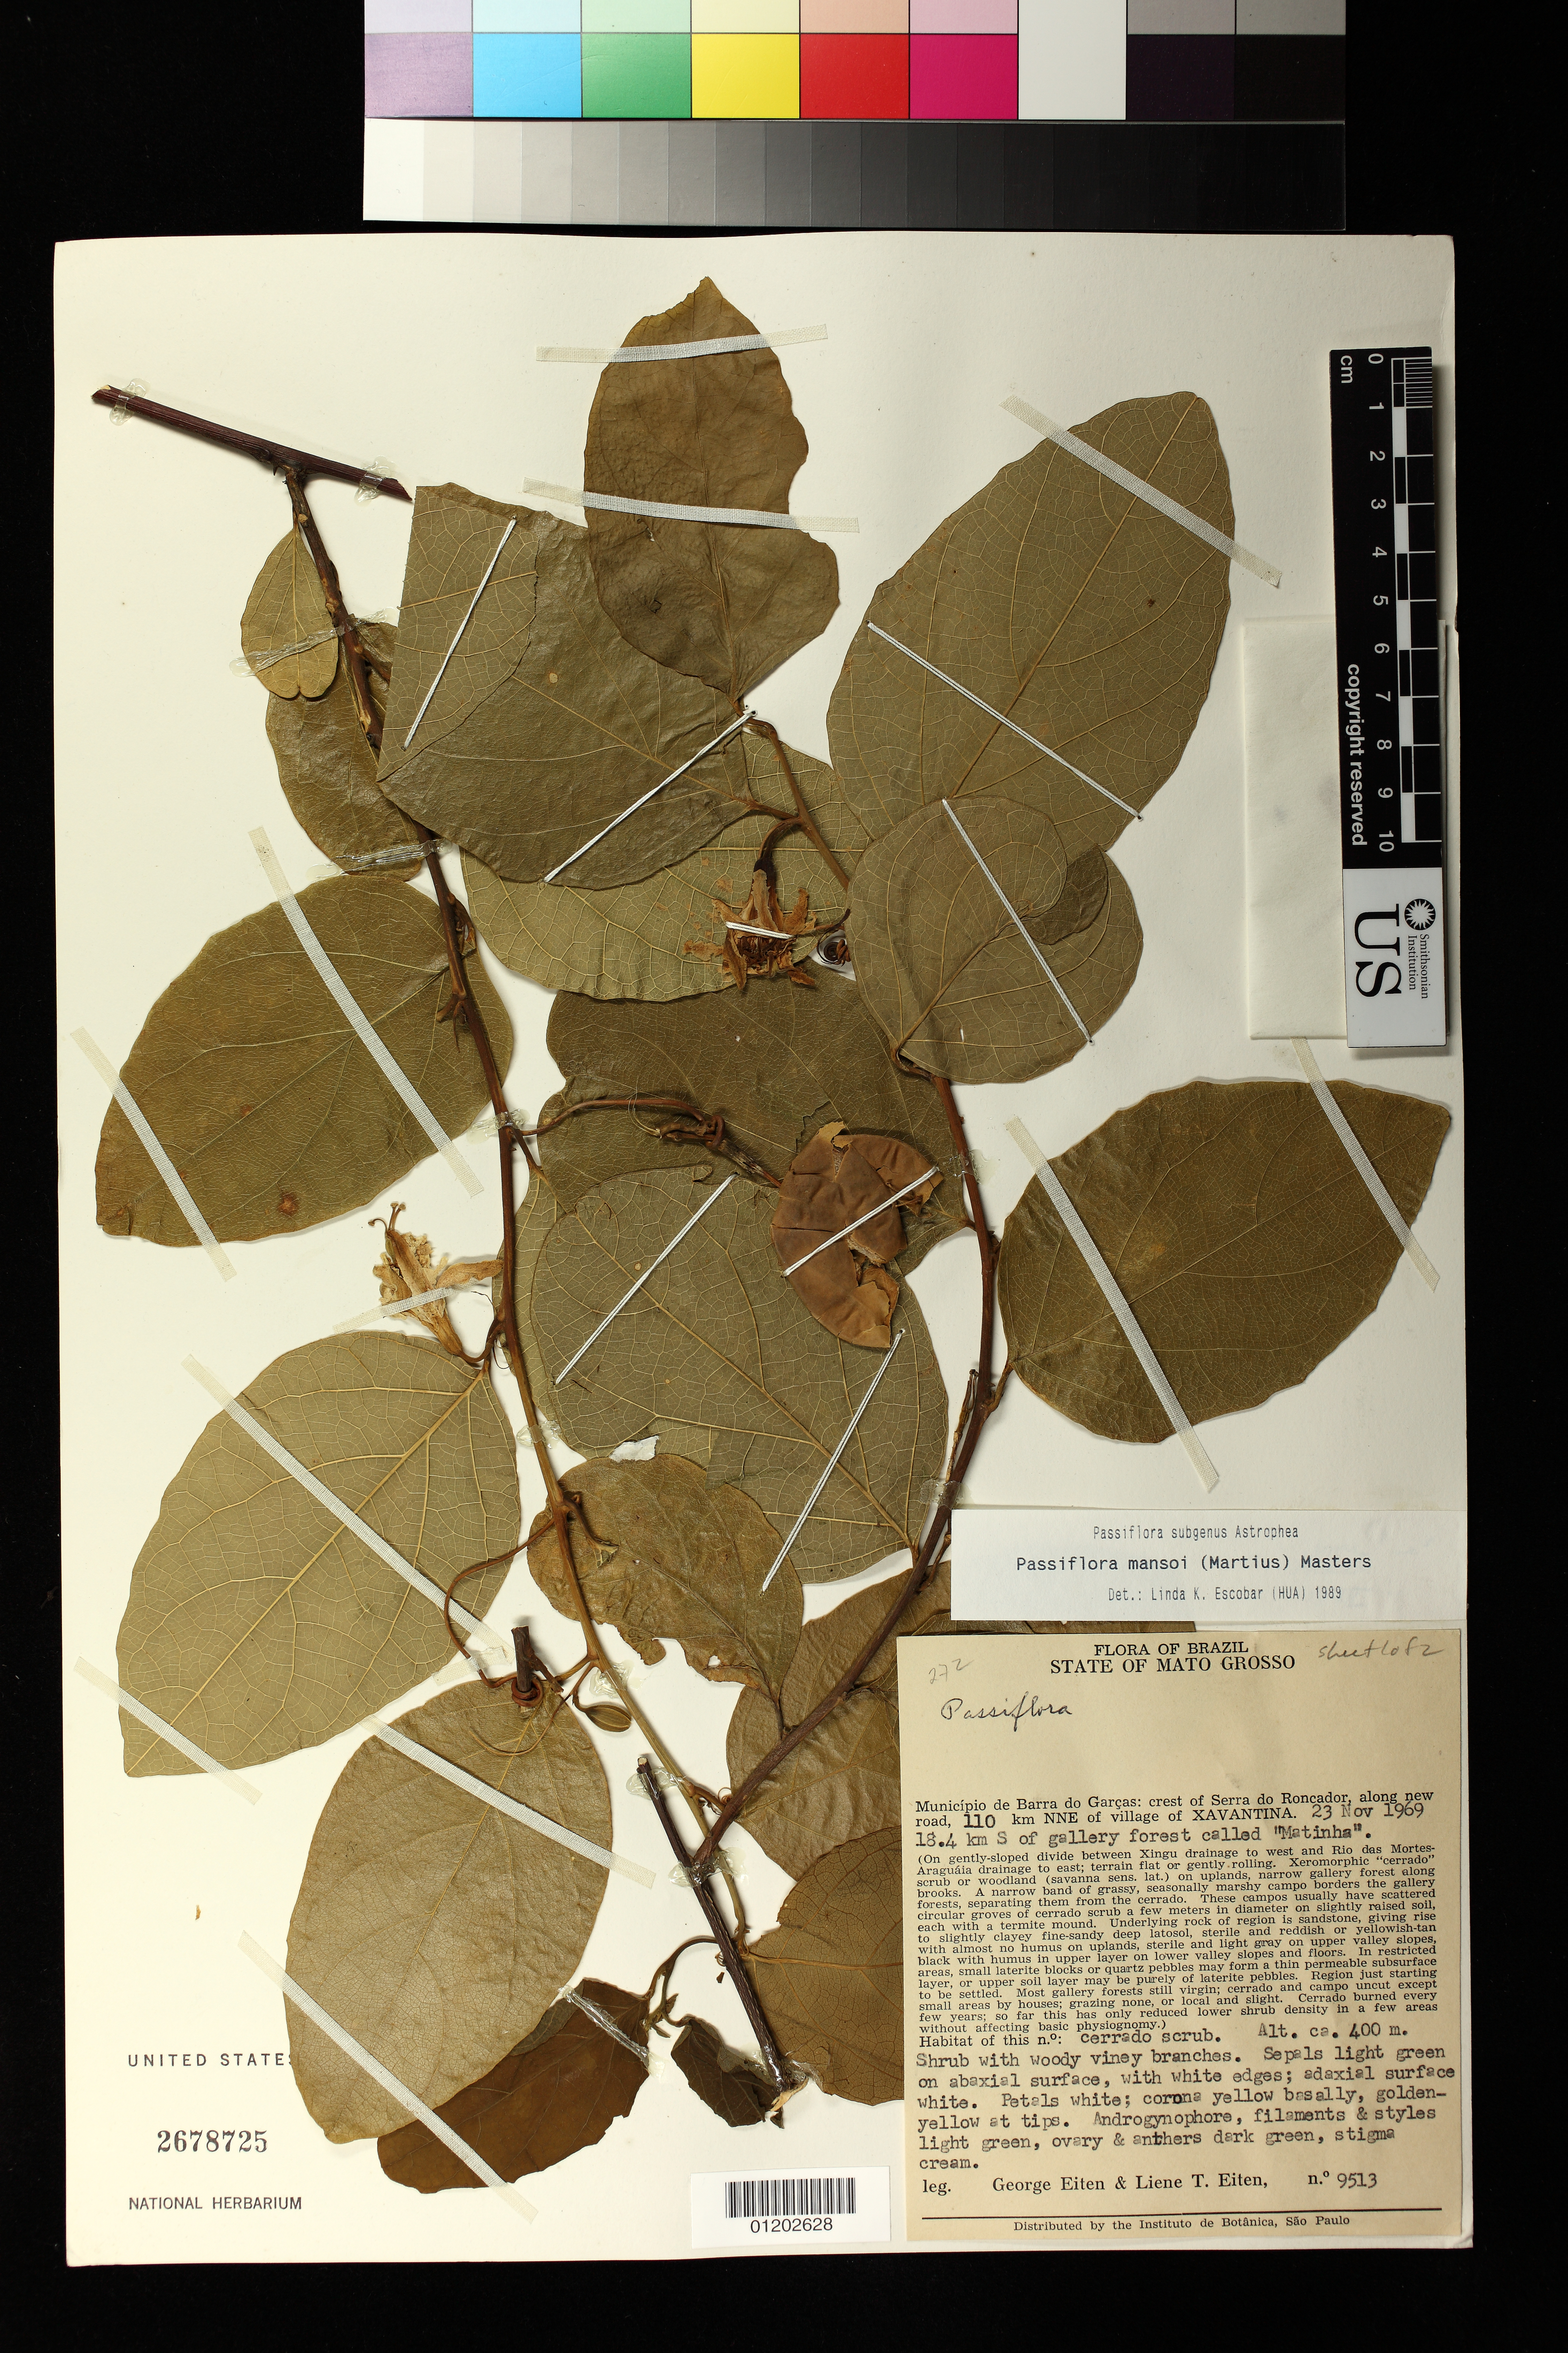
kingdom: Plantae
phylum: Tracheophyta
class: Magnoliopsida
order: Malpighiales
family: Passifloraceae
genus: Passiflora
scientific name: Passiflora mansoi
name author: (Mart.) Mast.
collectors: G. Eiten & L. T. Eiten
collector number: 9513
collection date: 1969-11-23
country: Brazil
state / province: Mato Grosso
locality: crest of Serra do Roncador, along new road, 110 km NNE of village of XAVANTINA. 18.4 km S of gallery forest called "Matinha". Barra do Garças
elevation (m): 400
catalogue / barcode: US 2678725